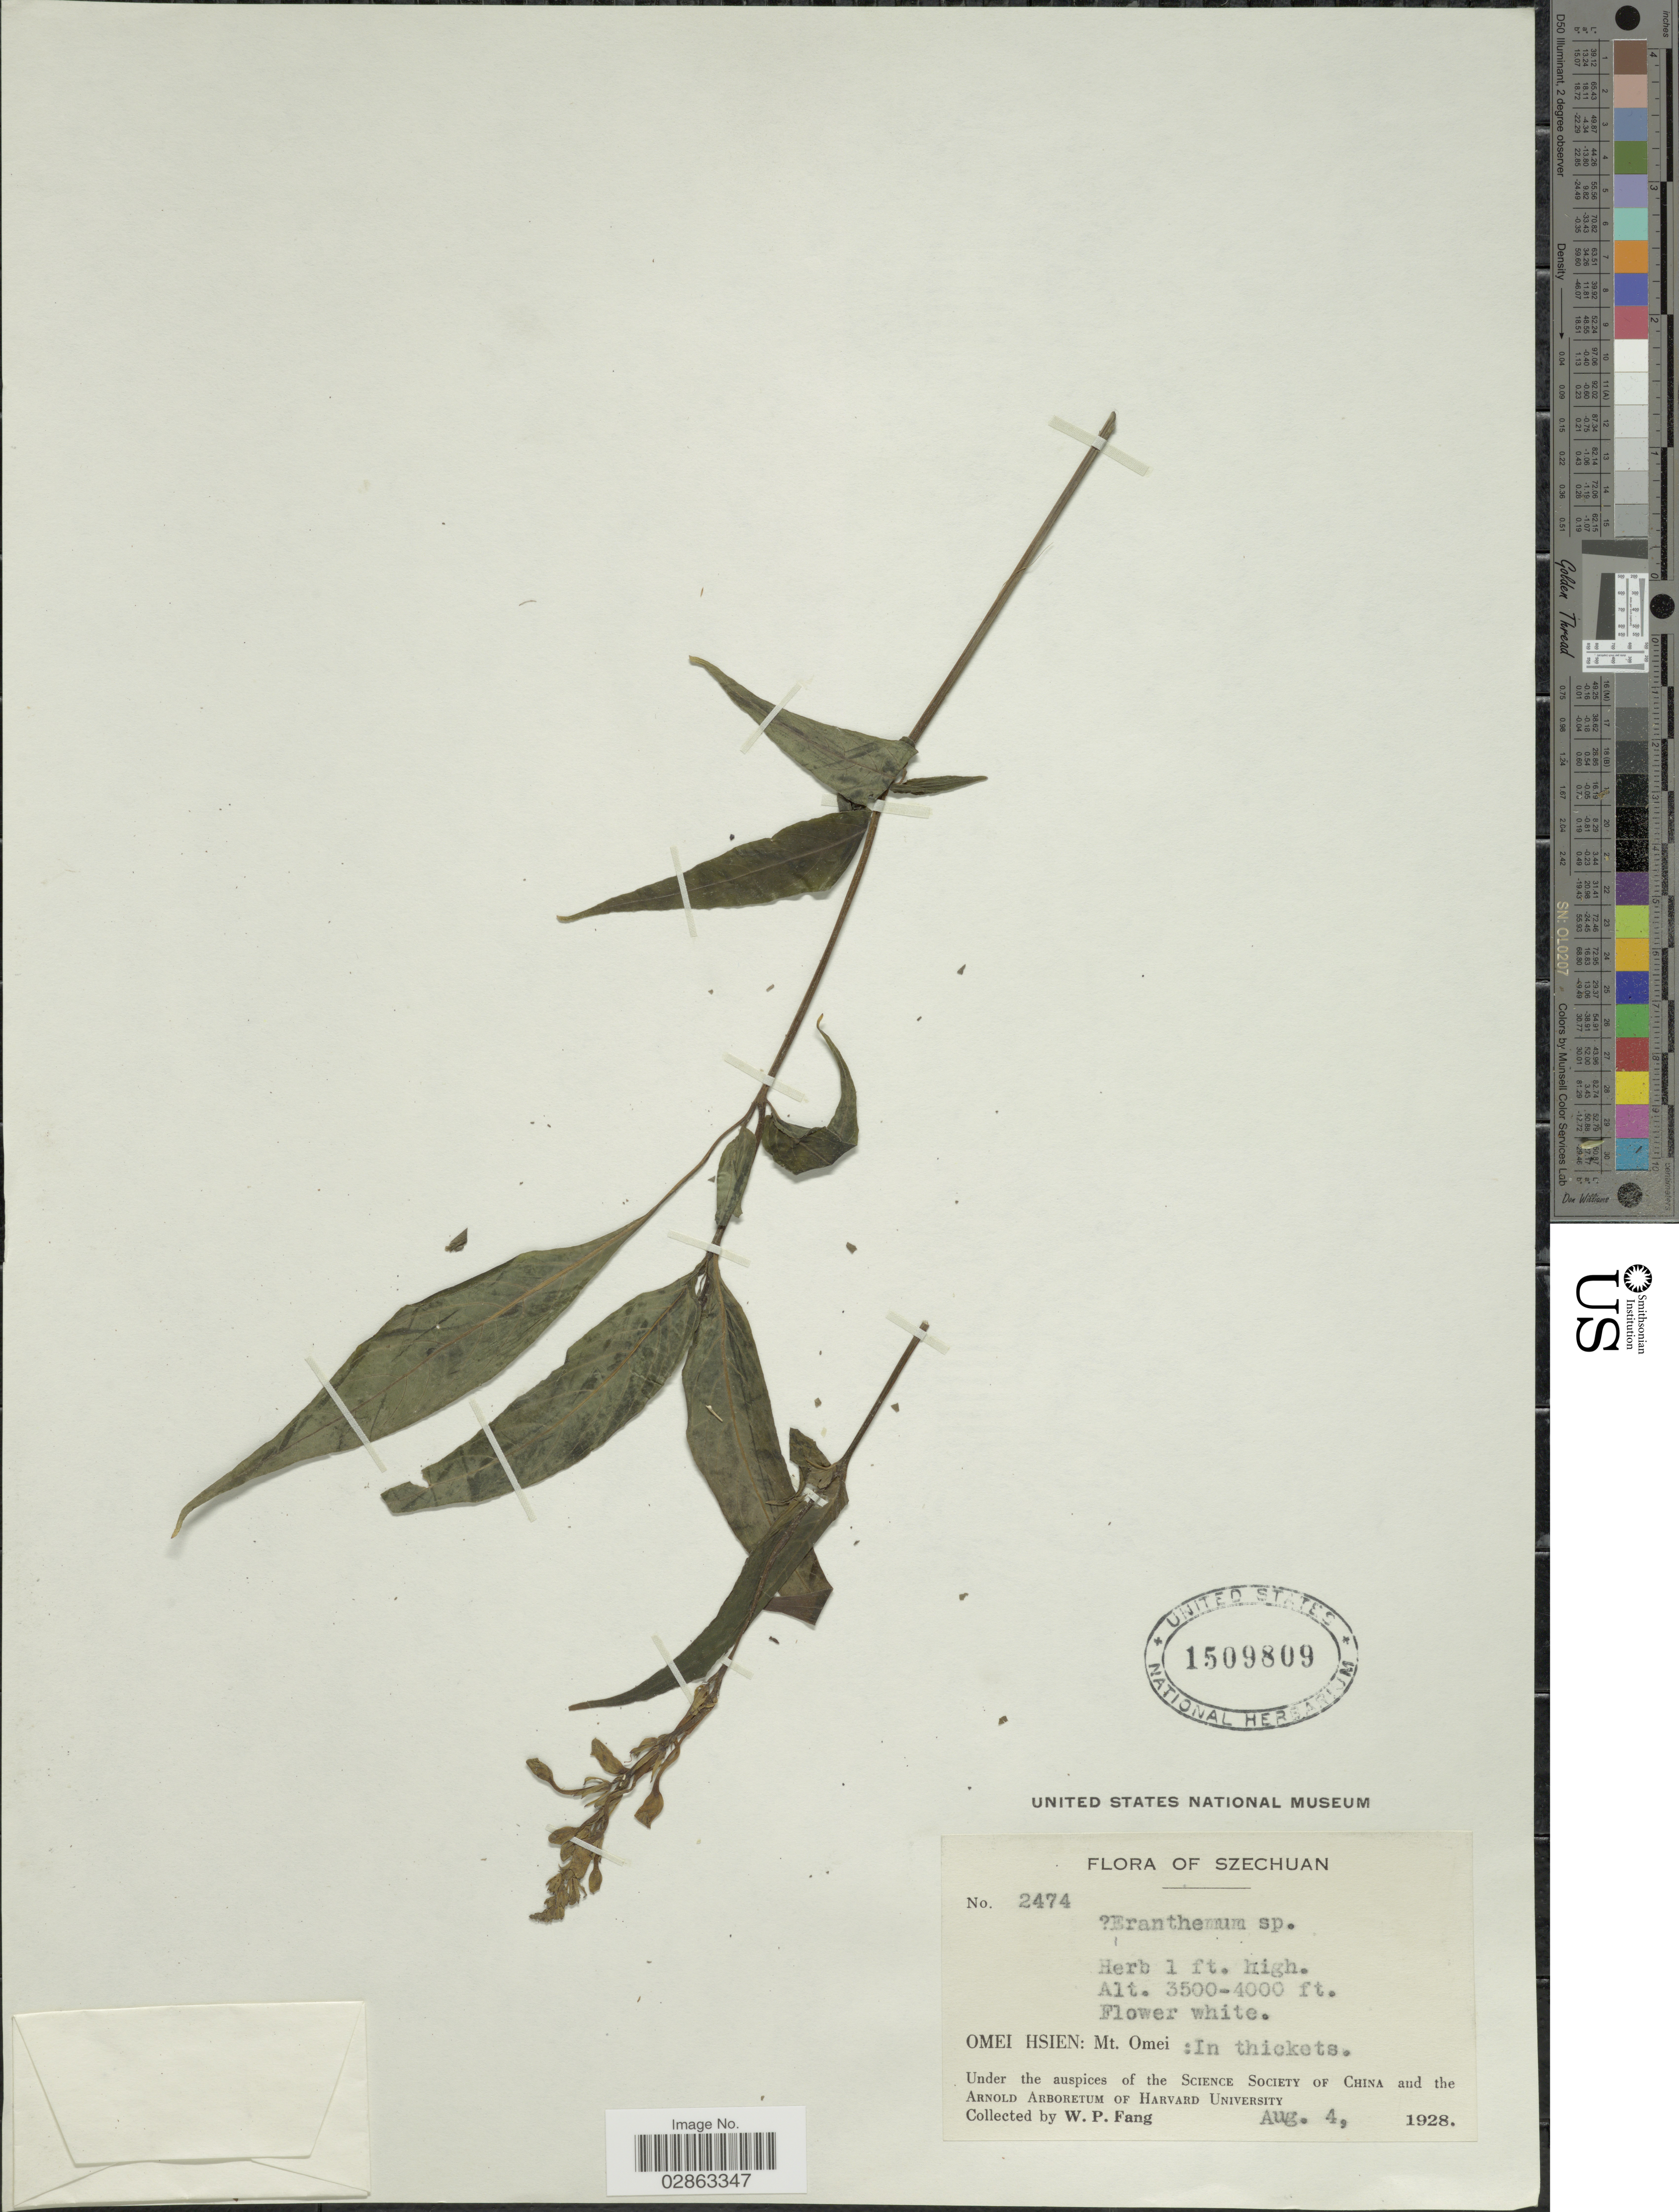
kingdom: Plantae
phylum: Tracheophyta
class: Magnoliopsida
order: Lamiales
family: Acanthaceae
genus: Eranthemum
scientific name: Eranthemum sp.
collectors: W. P. Fang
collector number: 2474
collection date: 1928-08-04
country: China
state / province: Sichuan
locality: Szechuan. Omei Hsien: Mt. Omei: In thickets.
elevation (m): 1067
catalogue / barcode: US 1509809